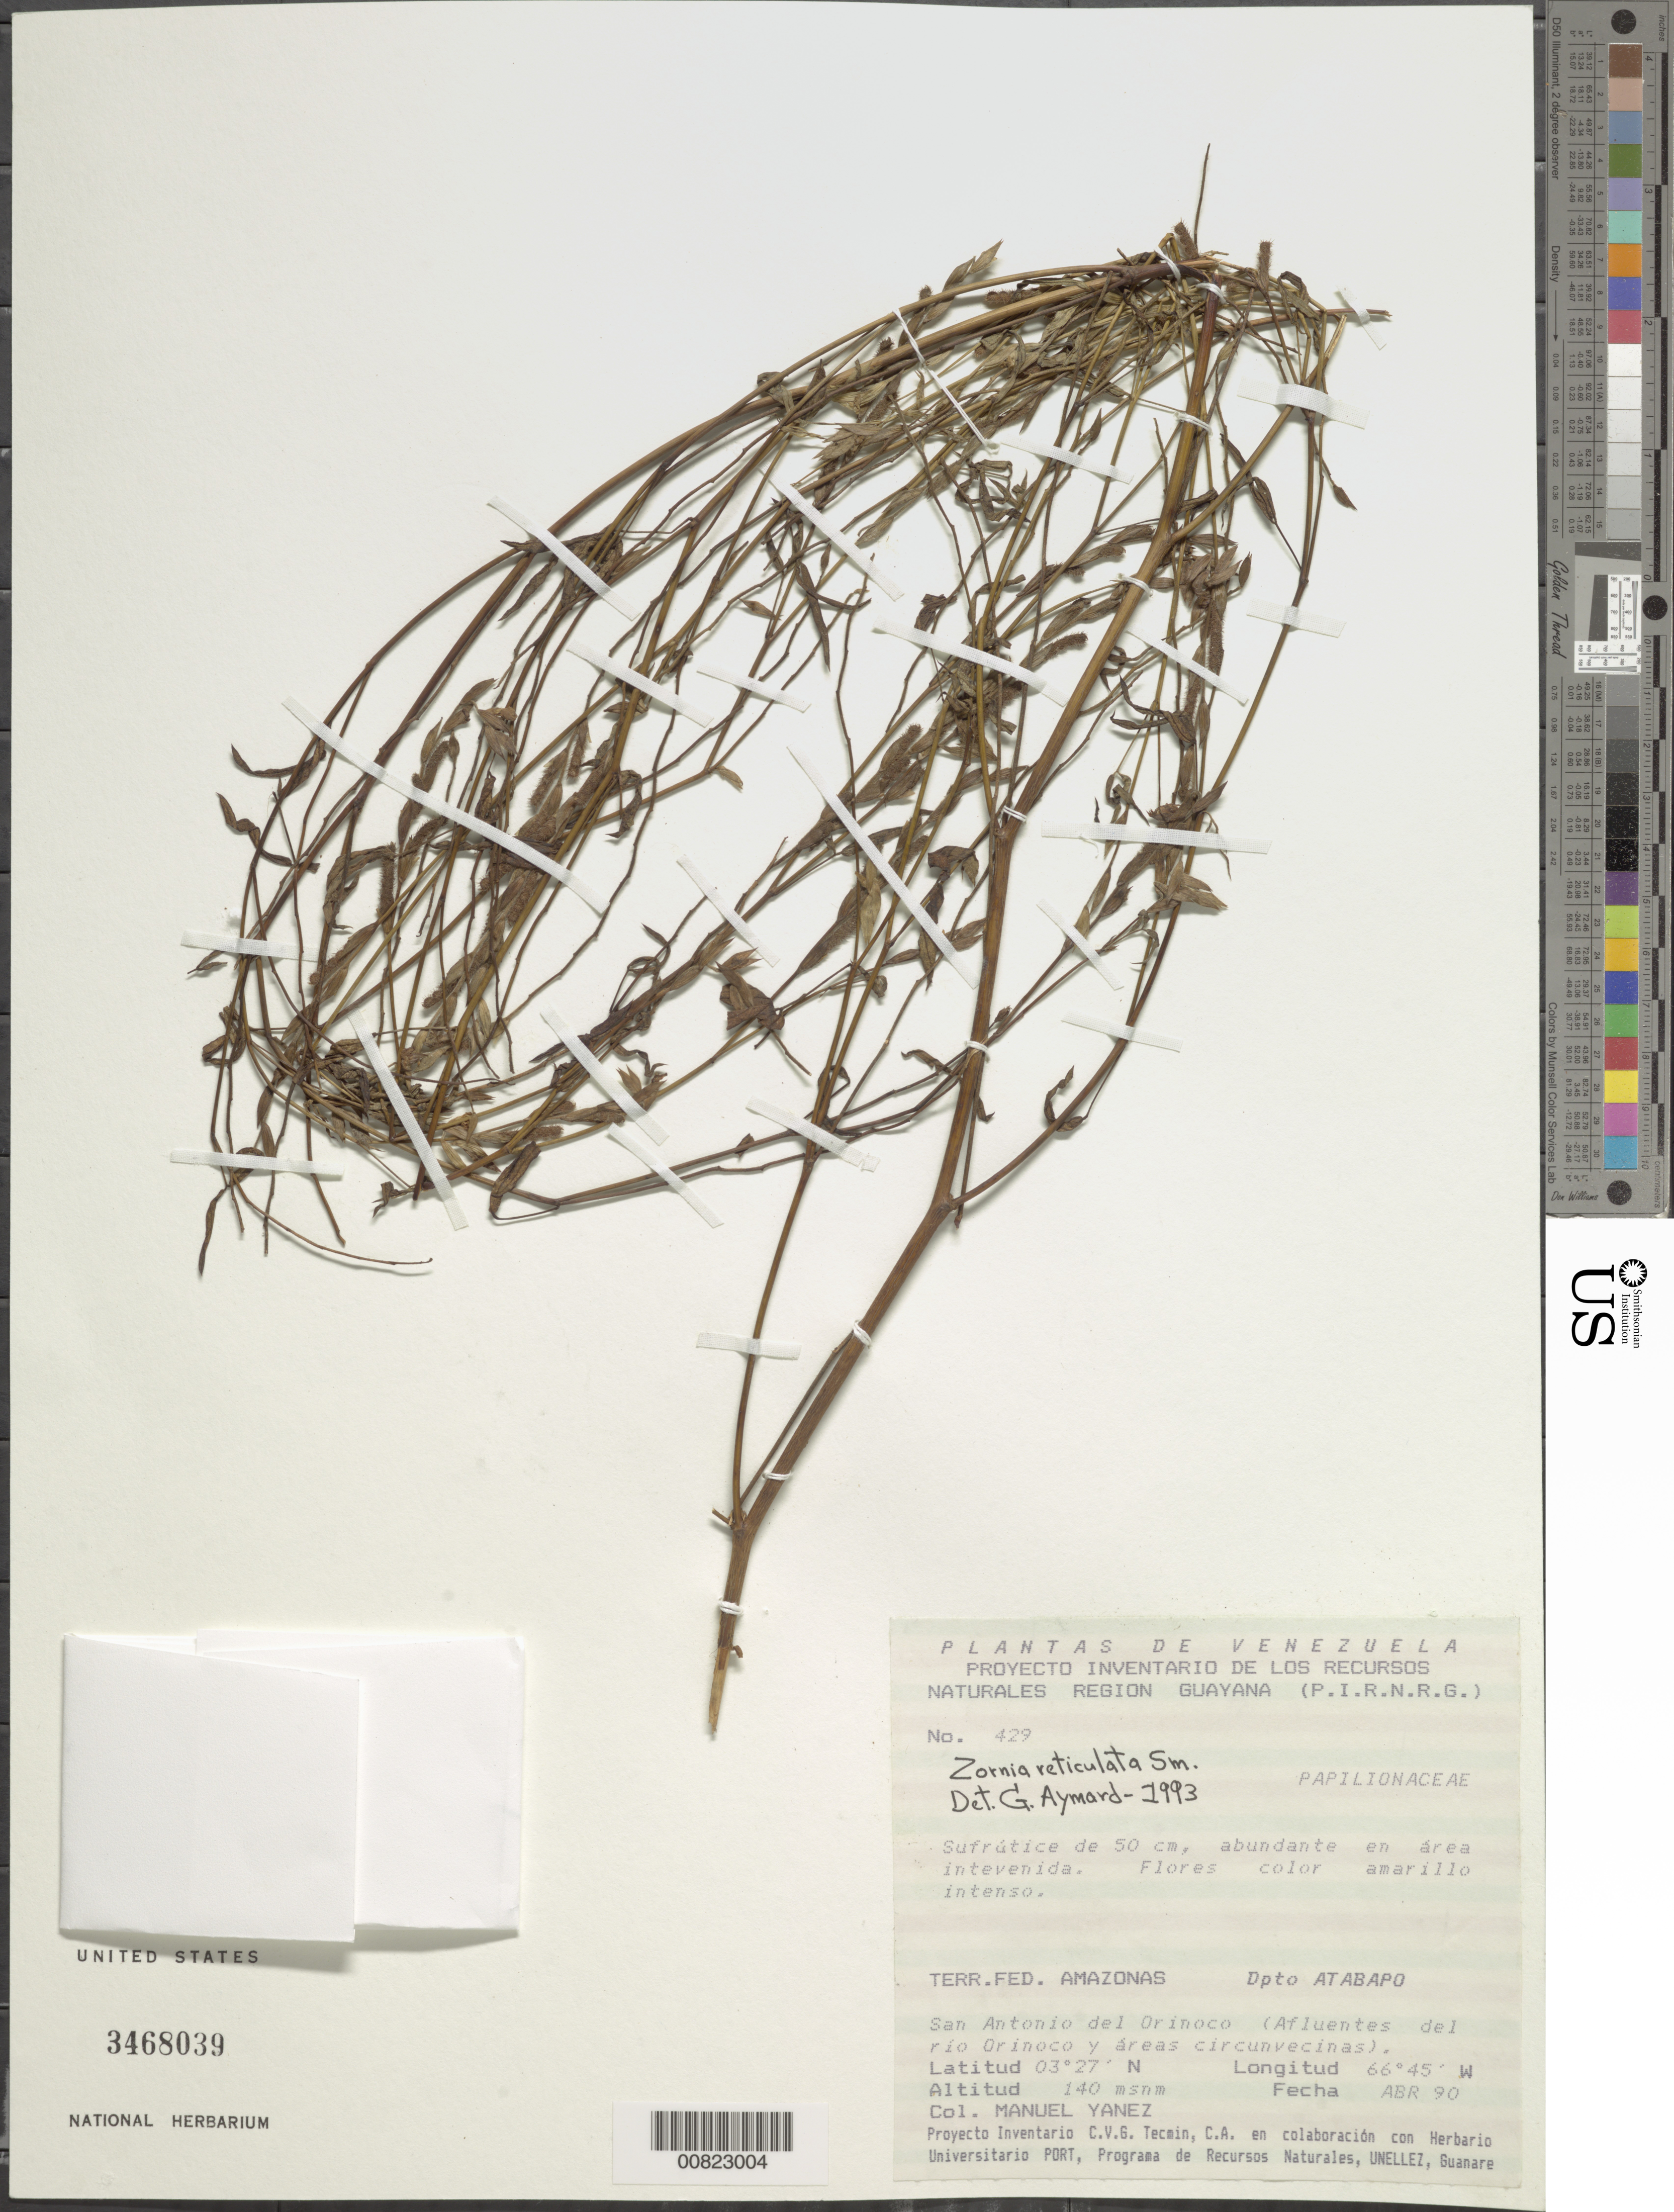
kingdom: Plantae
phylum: Tracheophyta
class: Magnoliopsida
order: Fabales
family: Fabaceae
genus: Zornia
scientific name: Zornia reticulata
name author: Sm.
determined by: Aymard C., G. A., (PORT), Univ. Nac. Exp. de los Llanos Ezequiel Zamora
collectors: M. Yanez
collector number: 429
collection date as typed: Apr-90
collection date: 1990-04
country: Venezuela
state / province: Amazonas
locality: San Antonio del Orinoco (affluentes del Río Orinoco)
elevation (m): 140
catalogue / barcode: US 3468039